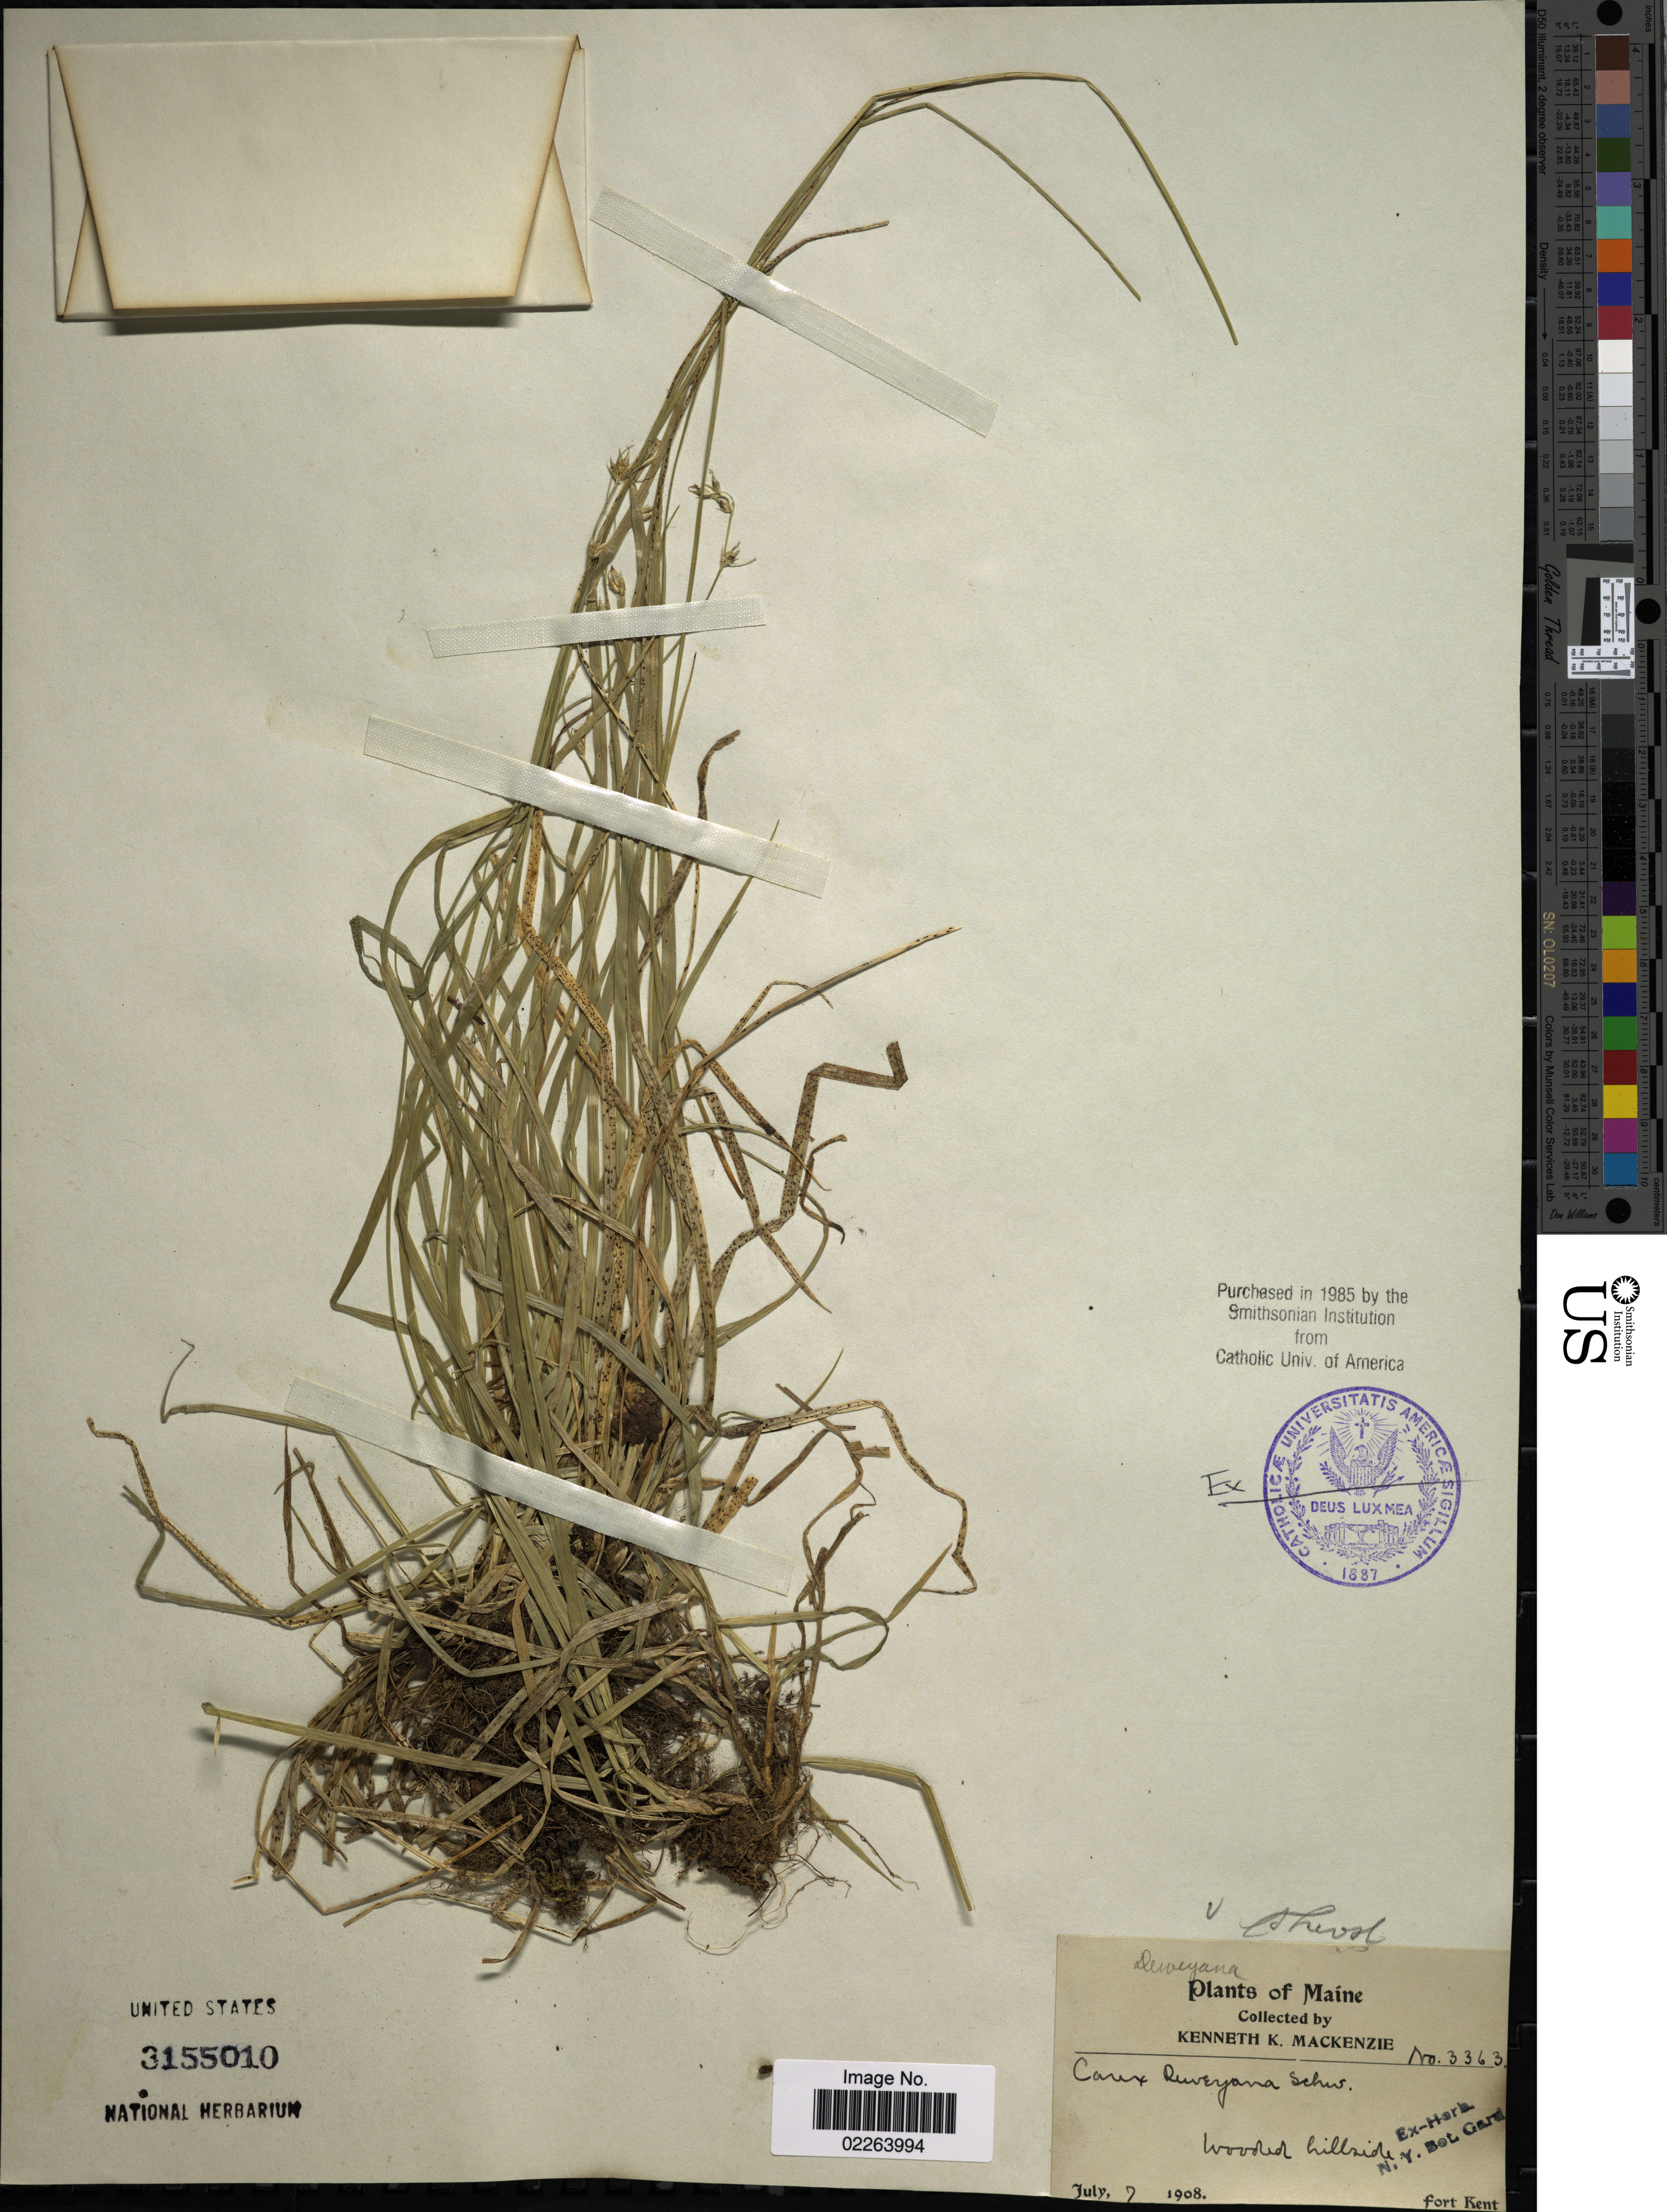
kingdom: Plantae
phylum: Tracheophyta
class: Liliopsida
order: Poales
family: Cyperaceae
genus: Carex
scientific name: Carex deweyana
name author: Schwein.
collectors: K. K. Mackenzie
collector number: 3363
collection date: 1908-07-07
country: United States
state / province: Maine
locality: Wooded hillside, fort Kent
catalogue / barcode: US 3155010